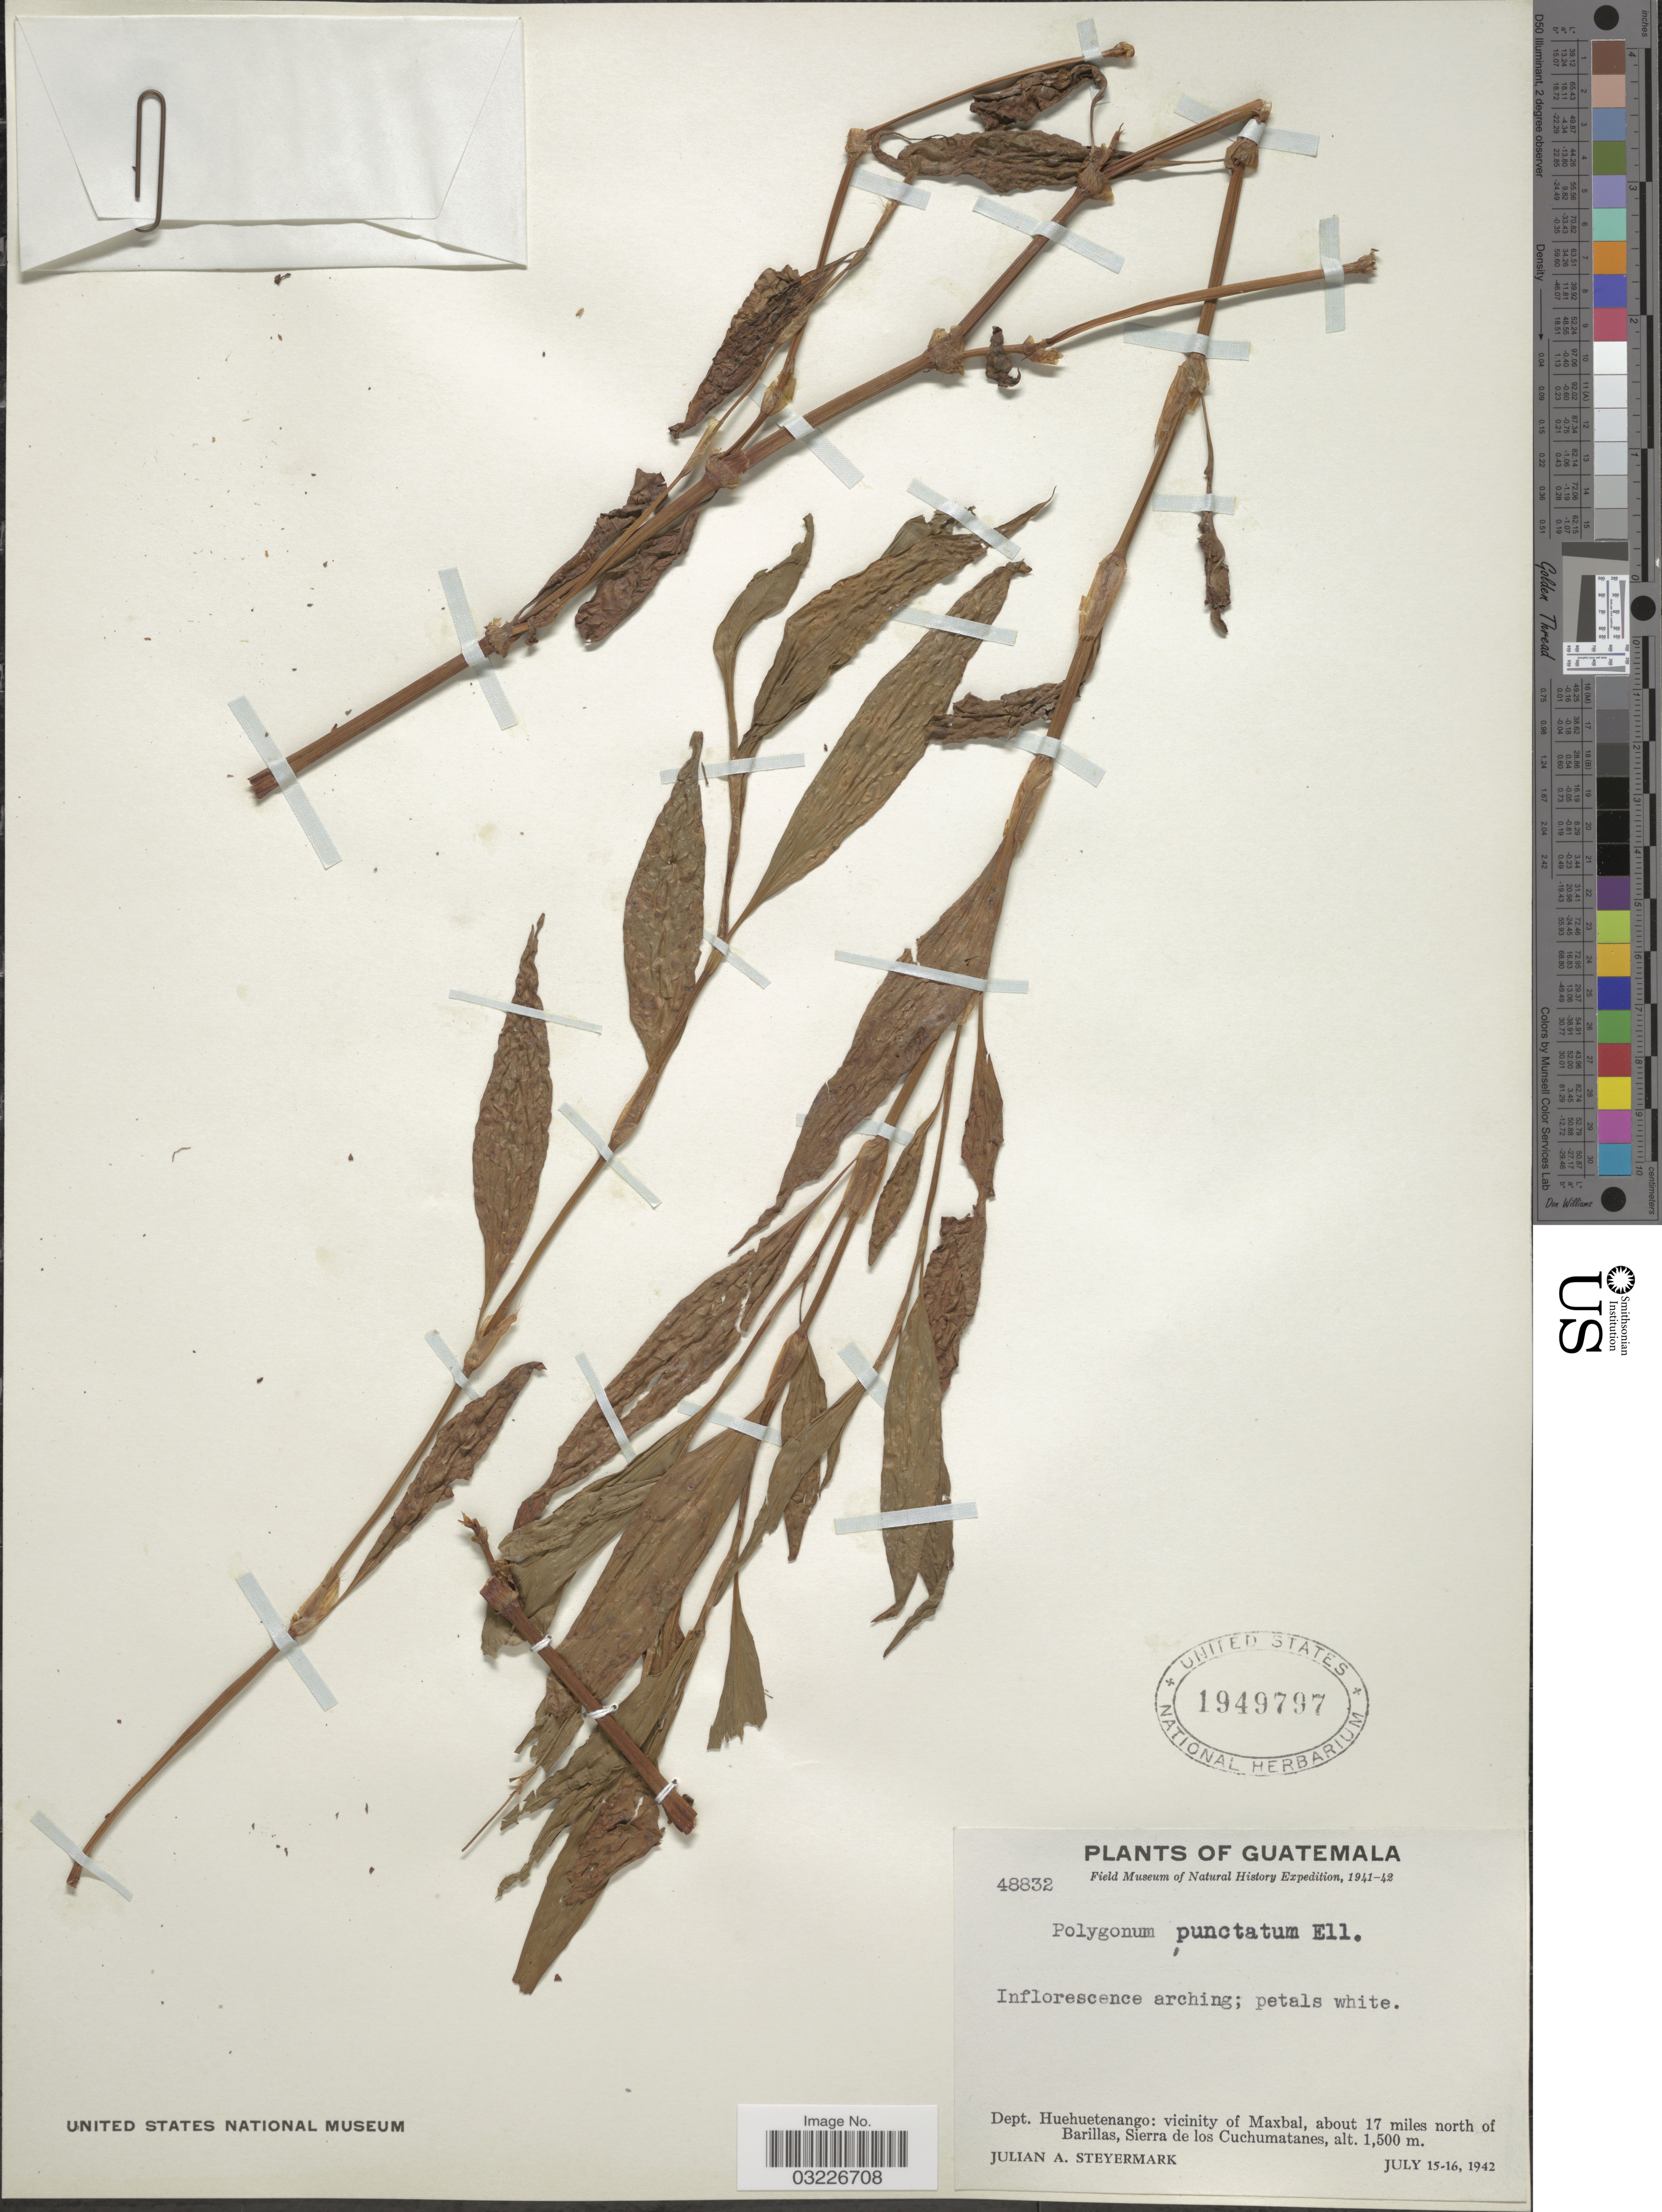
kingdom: Plantae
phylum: Tracheophyta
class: Magnoliopsida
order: Caryophyllales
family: Polygonaceae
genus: Persicaria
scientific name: Persicaria punctata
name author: (Elliott) Small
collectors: J. Steyermark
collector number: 48832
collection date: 1942-07-15/1942-07-16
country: Guatemala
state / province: Huehuetenango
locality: Dept. Huehuetenango: vicinity of Maxbal, about 17 miles north of Barillas, Sierra de los Cuchumatanes.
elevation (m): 1500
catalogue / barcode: US 1949797